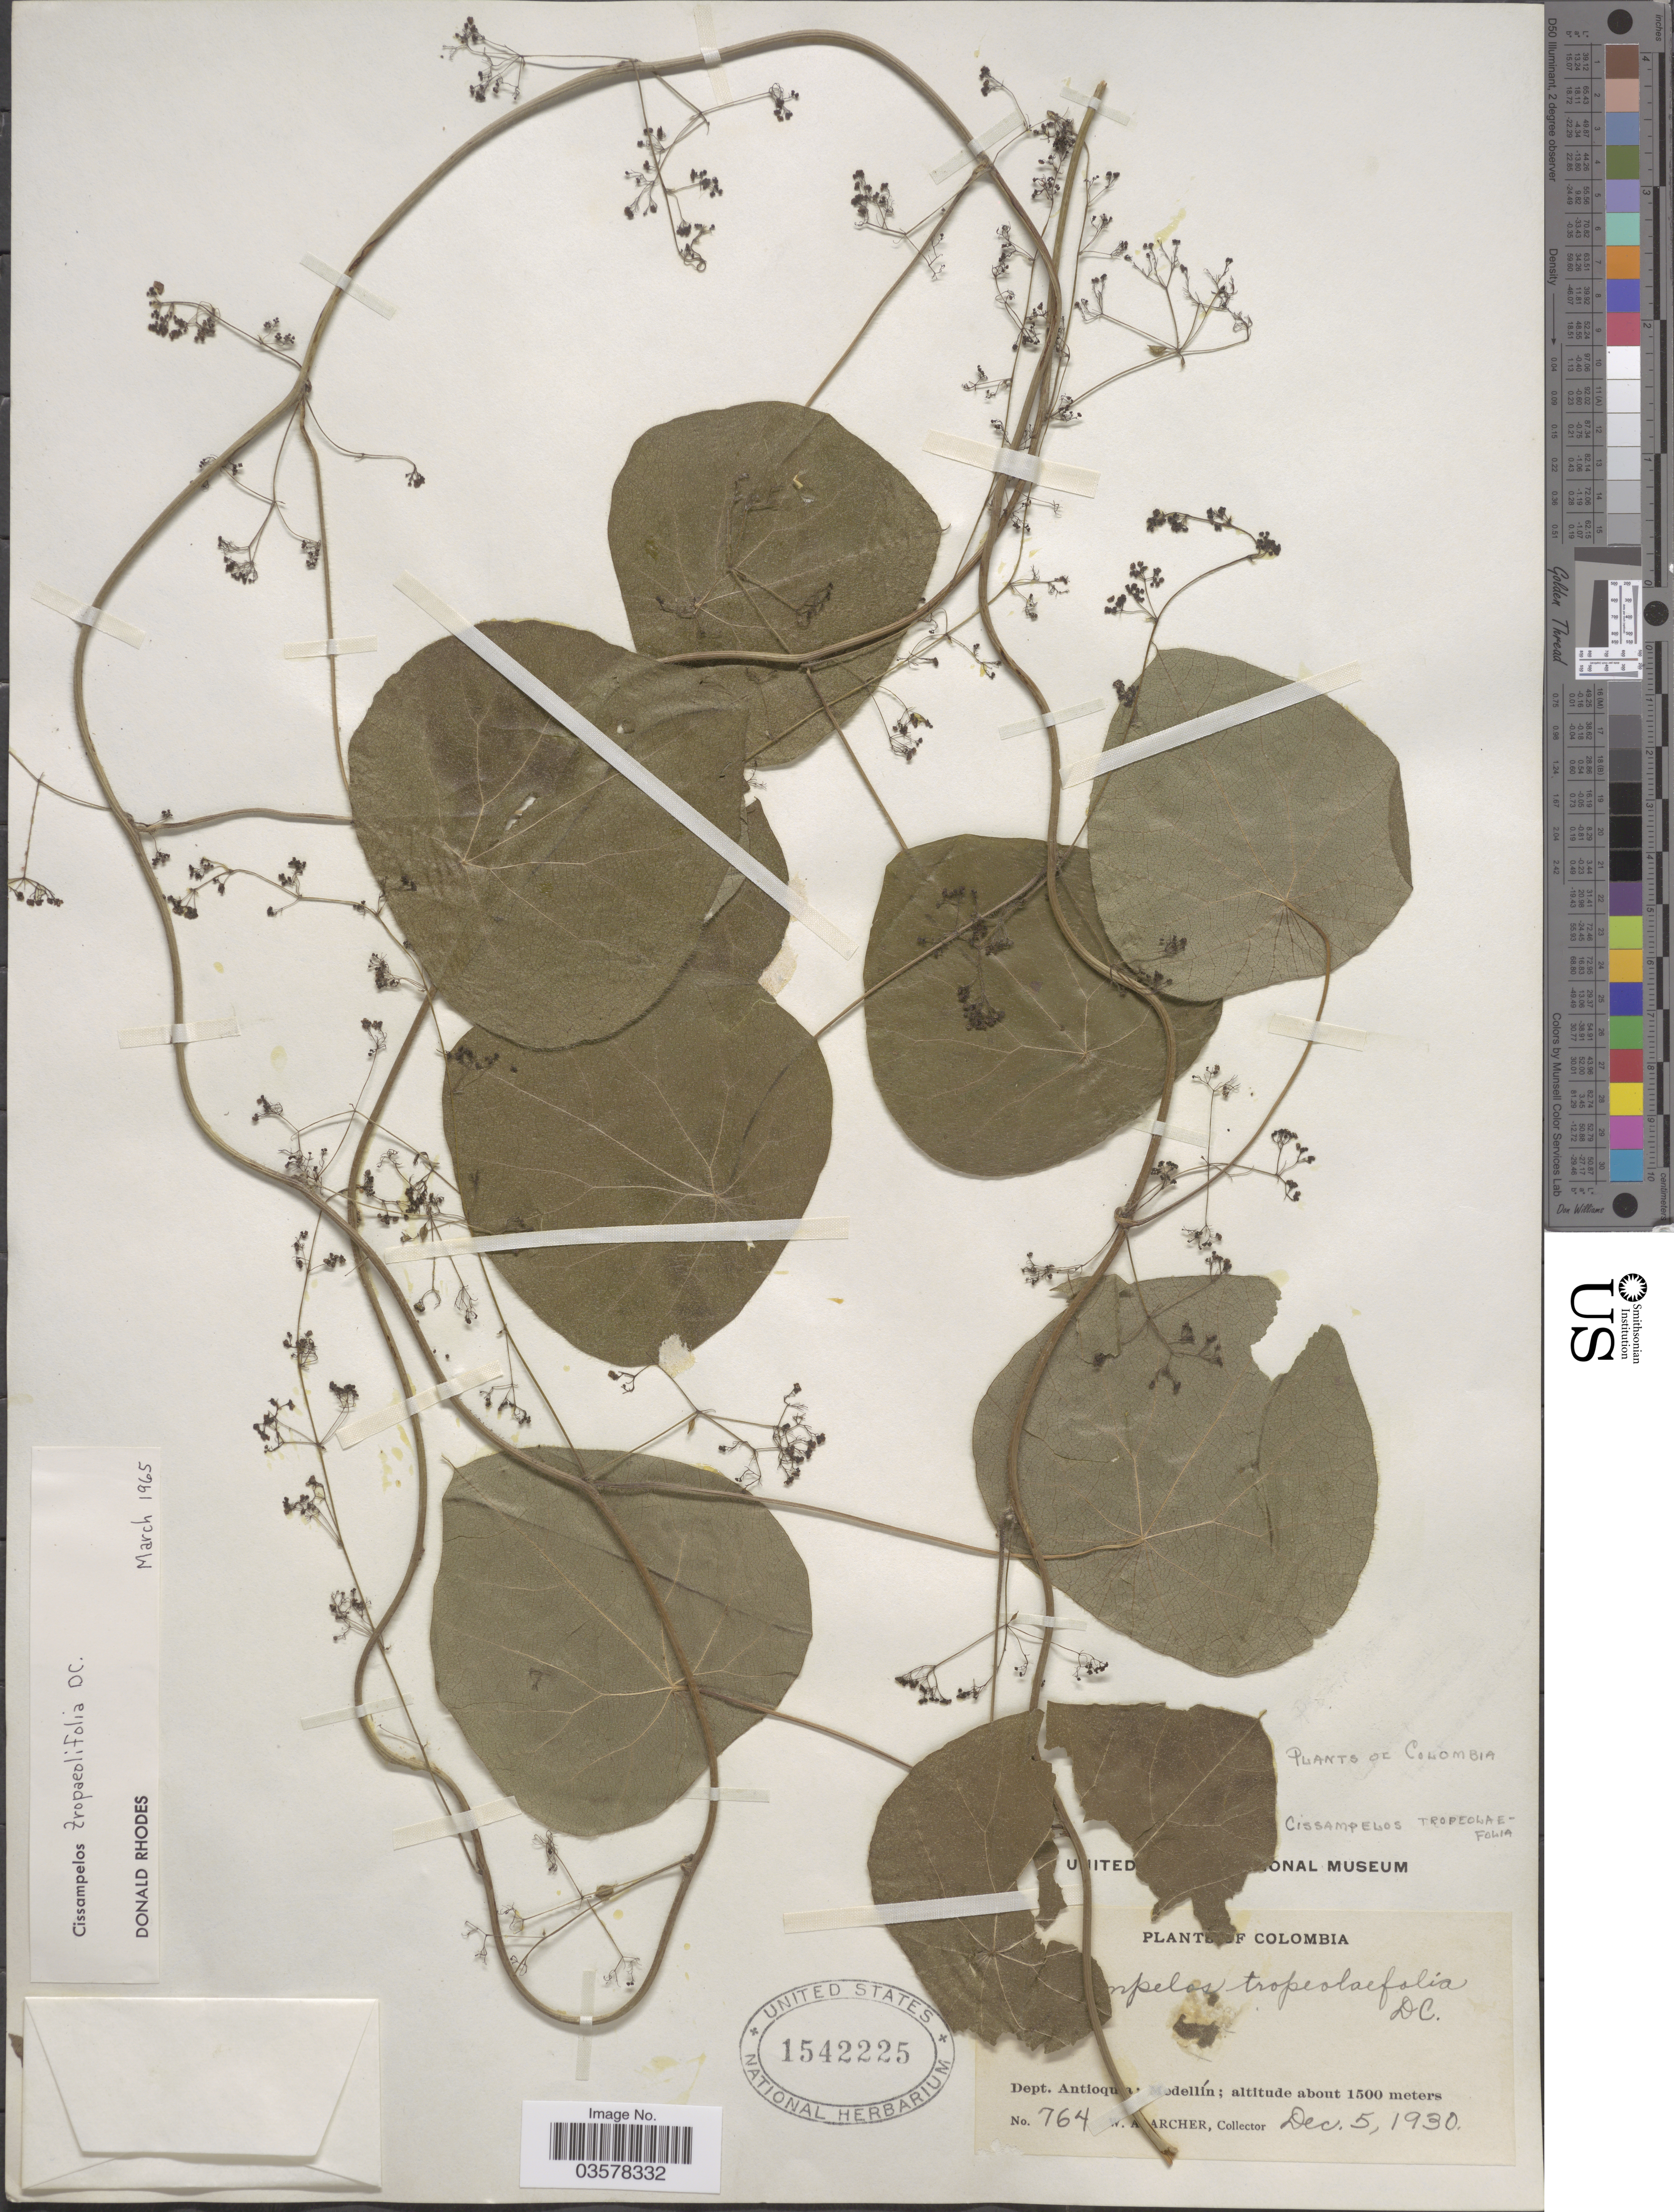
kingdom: Plantae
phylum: Tracheophyta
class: Magnoliopsida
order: Ranunculales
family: Menispermaceae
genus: Cissampelos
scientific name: Cissampelos tropaeolifolia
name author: DC.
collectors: W. Archer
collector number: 764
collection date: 1930-12-05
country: Colombia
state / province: Antioquia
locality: Dept. Antioquia: Medellín.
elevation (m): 1500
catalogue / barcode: US 1542225